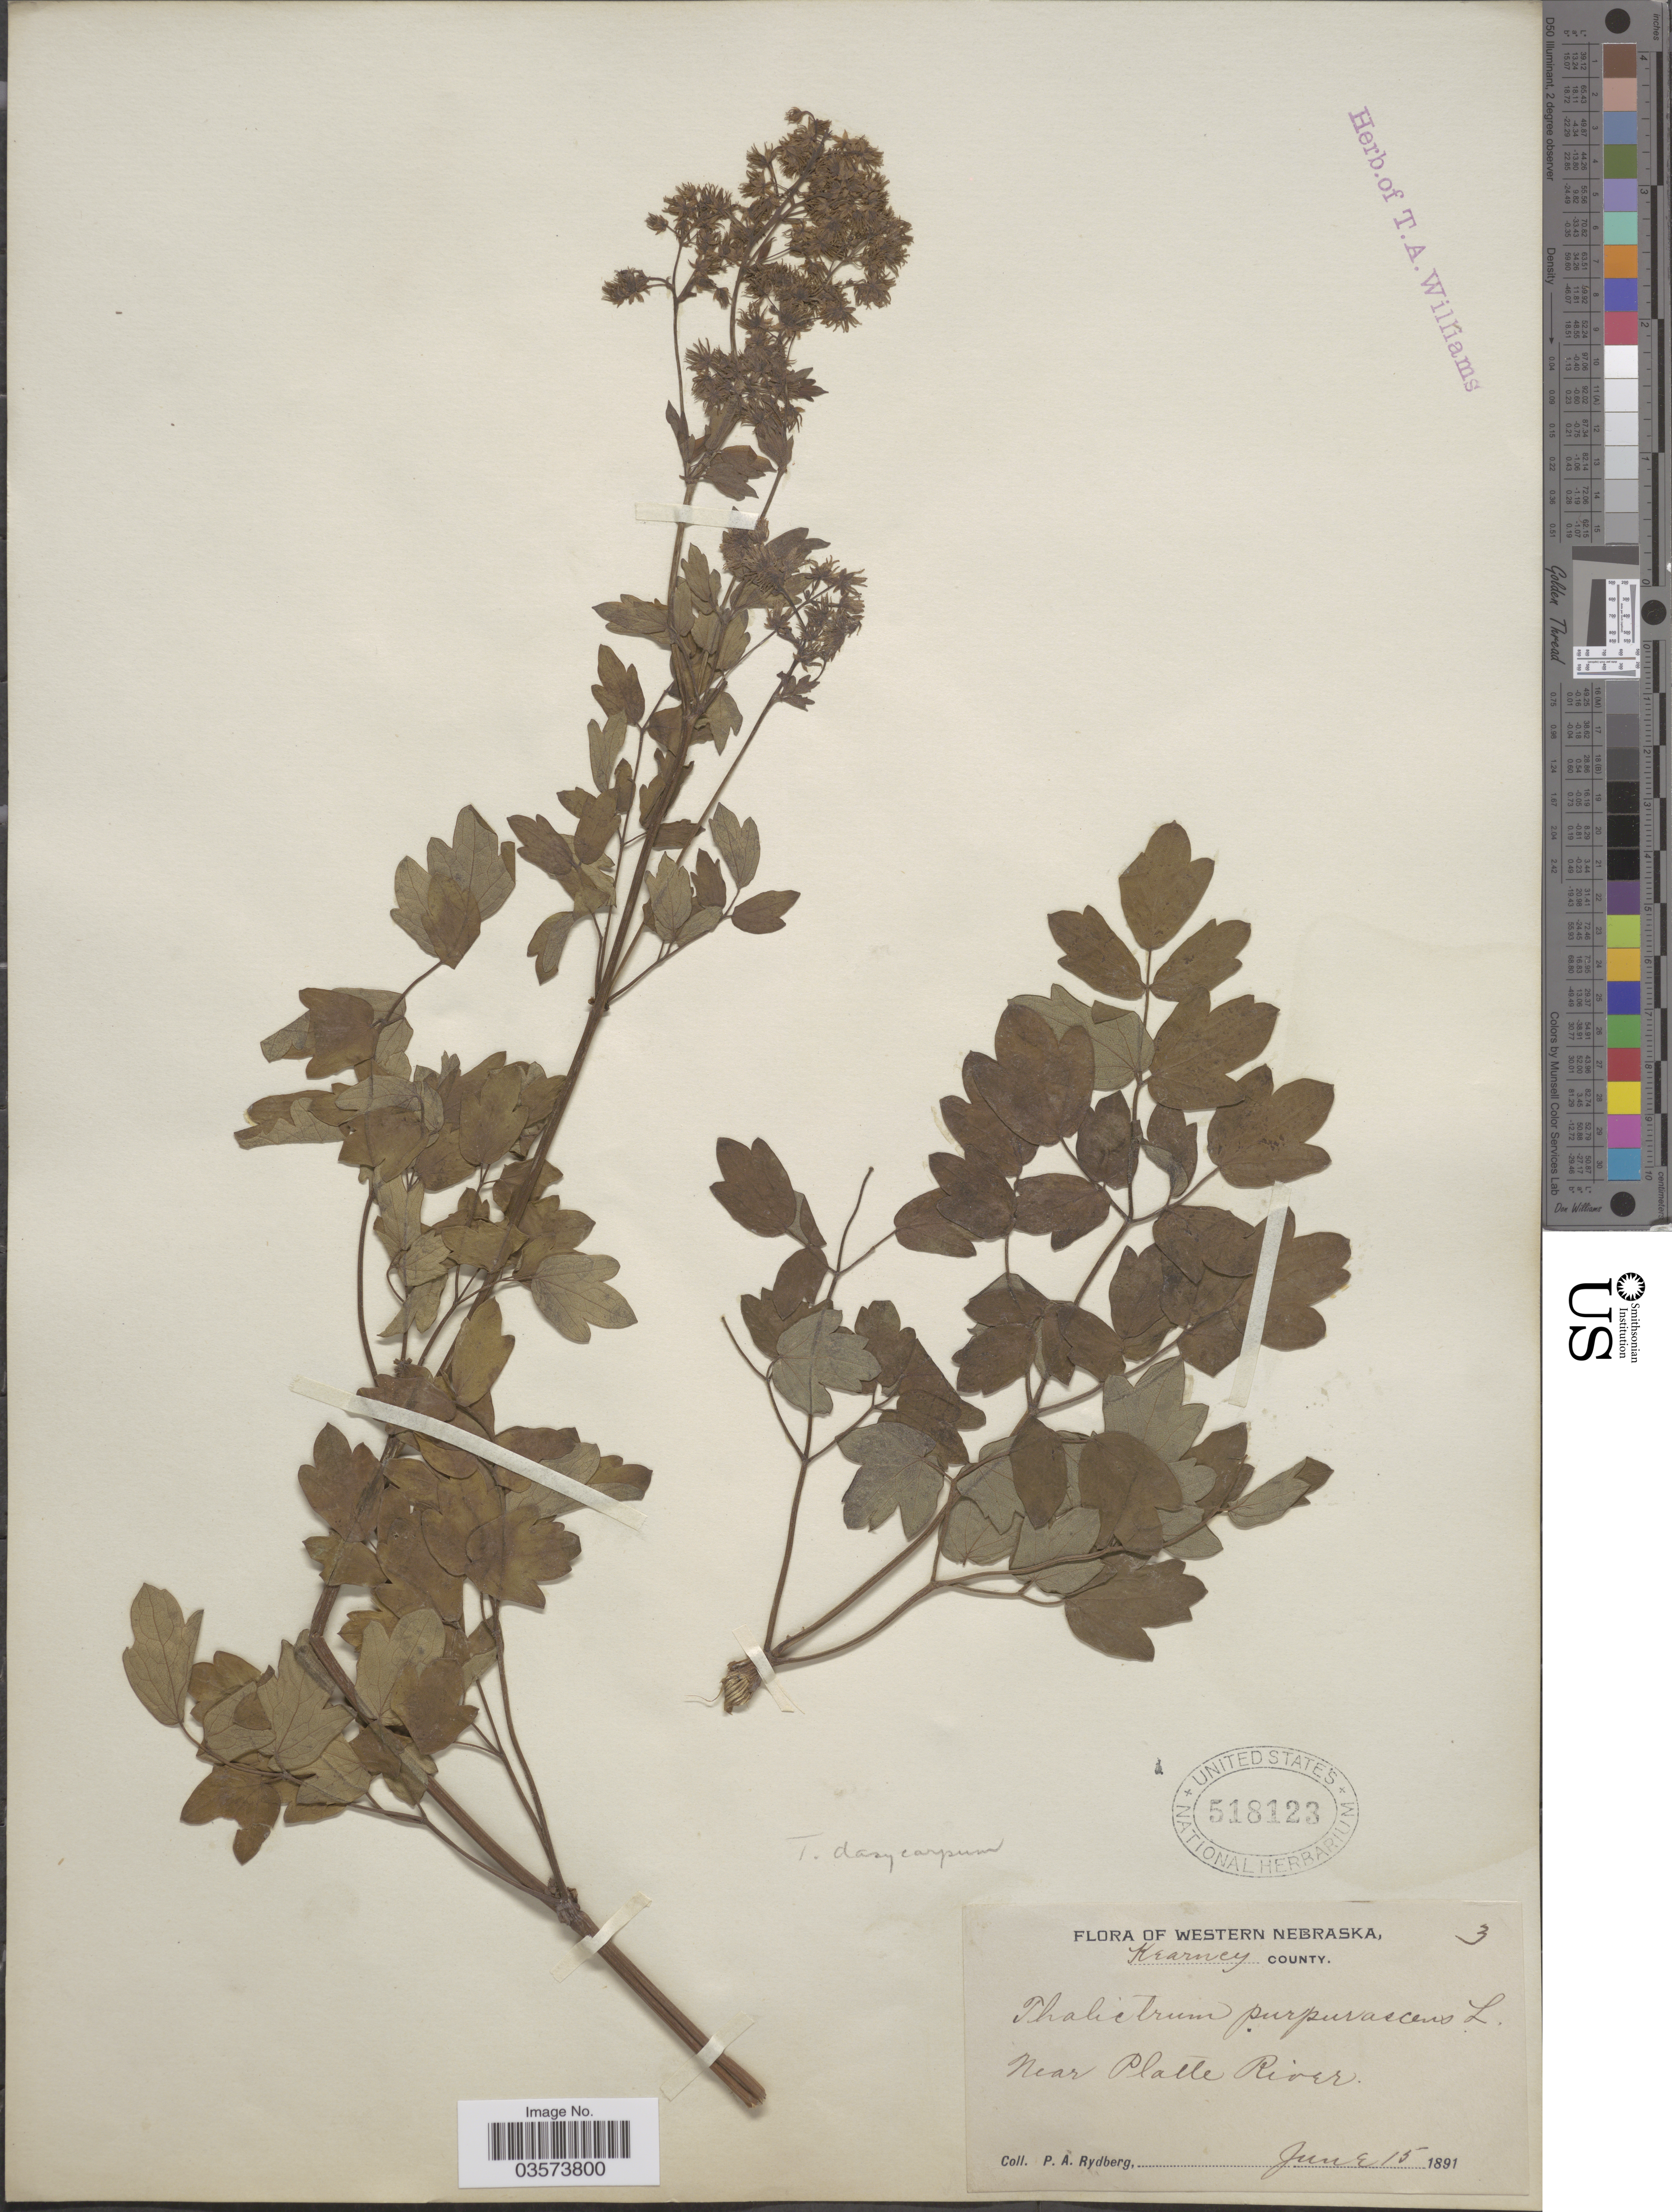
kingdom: Plantae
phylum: Tracheophyta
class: Magnoliopsida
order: Ranunculales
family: Ranunculaceae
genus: Thalictrum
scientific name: Thalictrum dasycarpum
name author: Fisch. & Avé-Lall.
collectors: P. A. Rydberg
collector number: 3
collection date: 1891-06-15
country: United States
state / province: Nebraska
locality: Kearney County. Near Platte River.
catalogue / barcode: US 518123